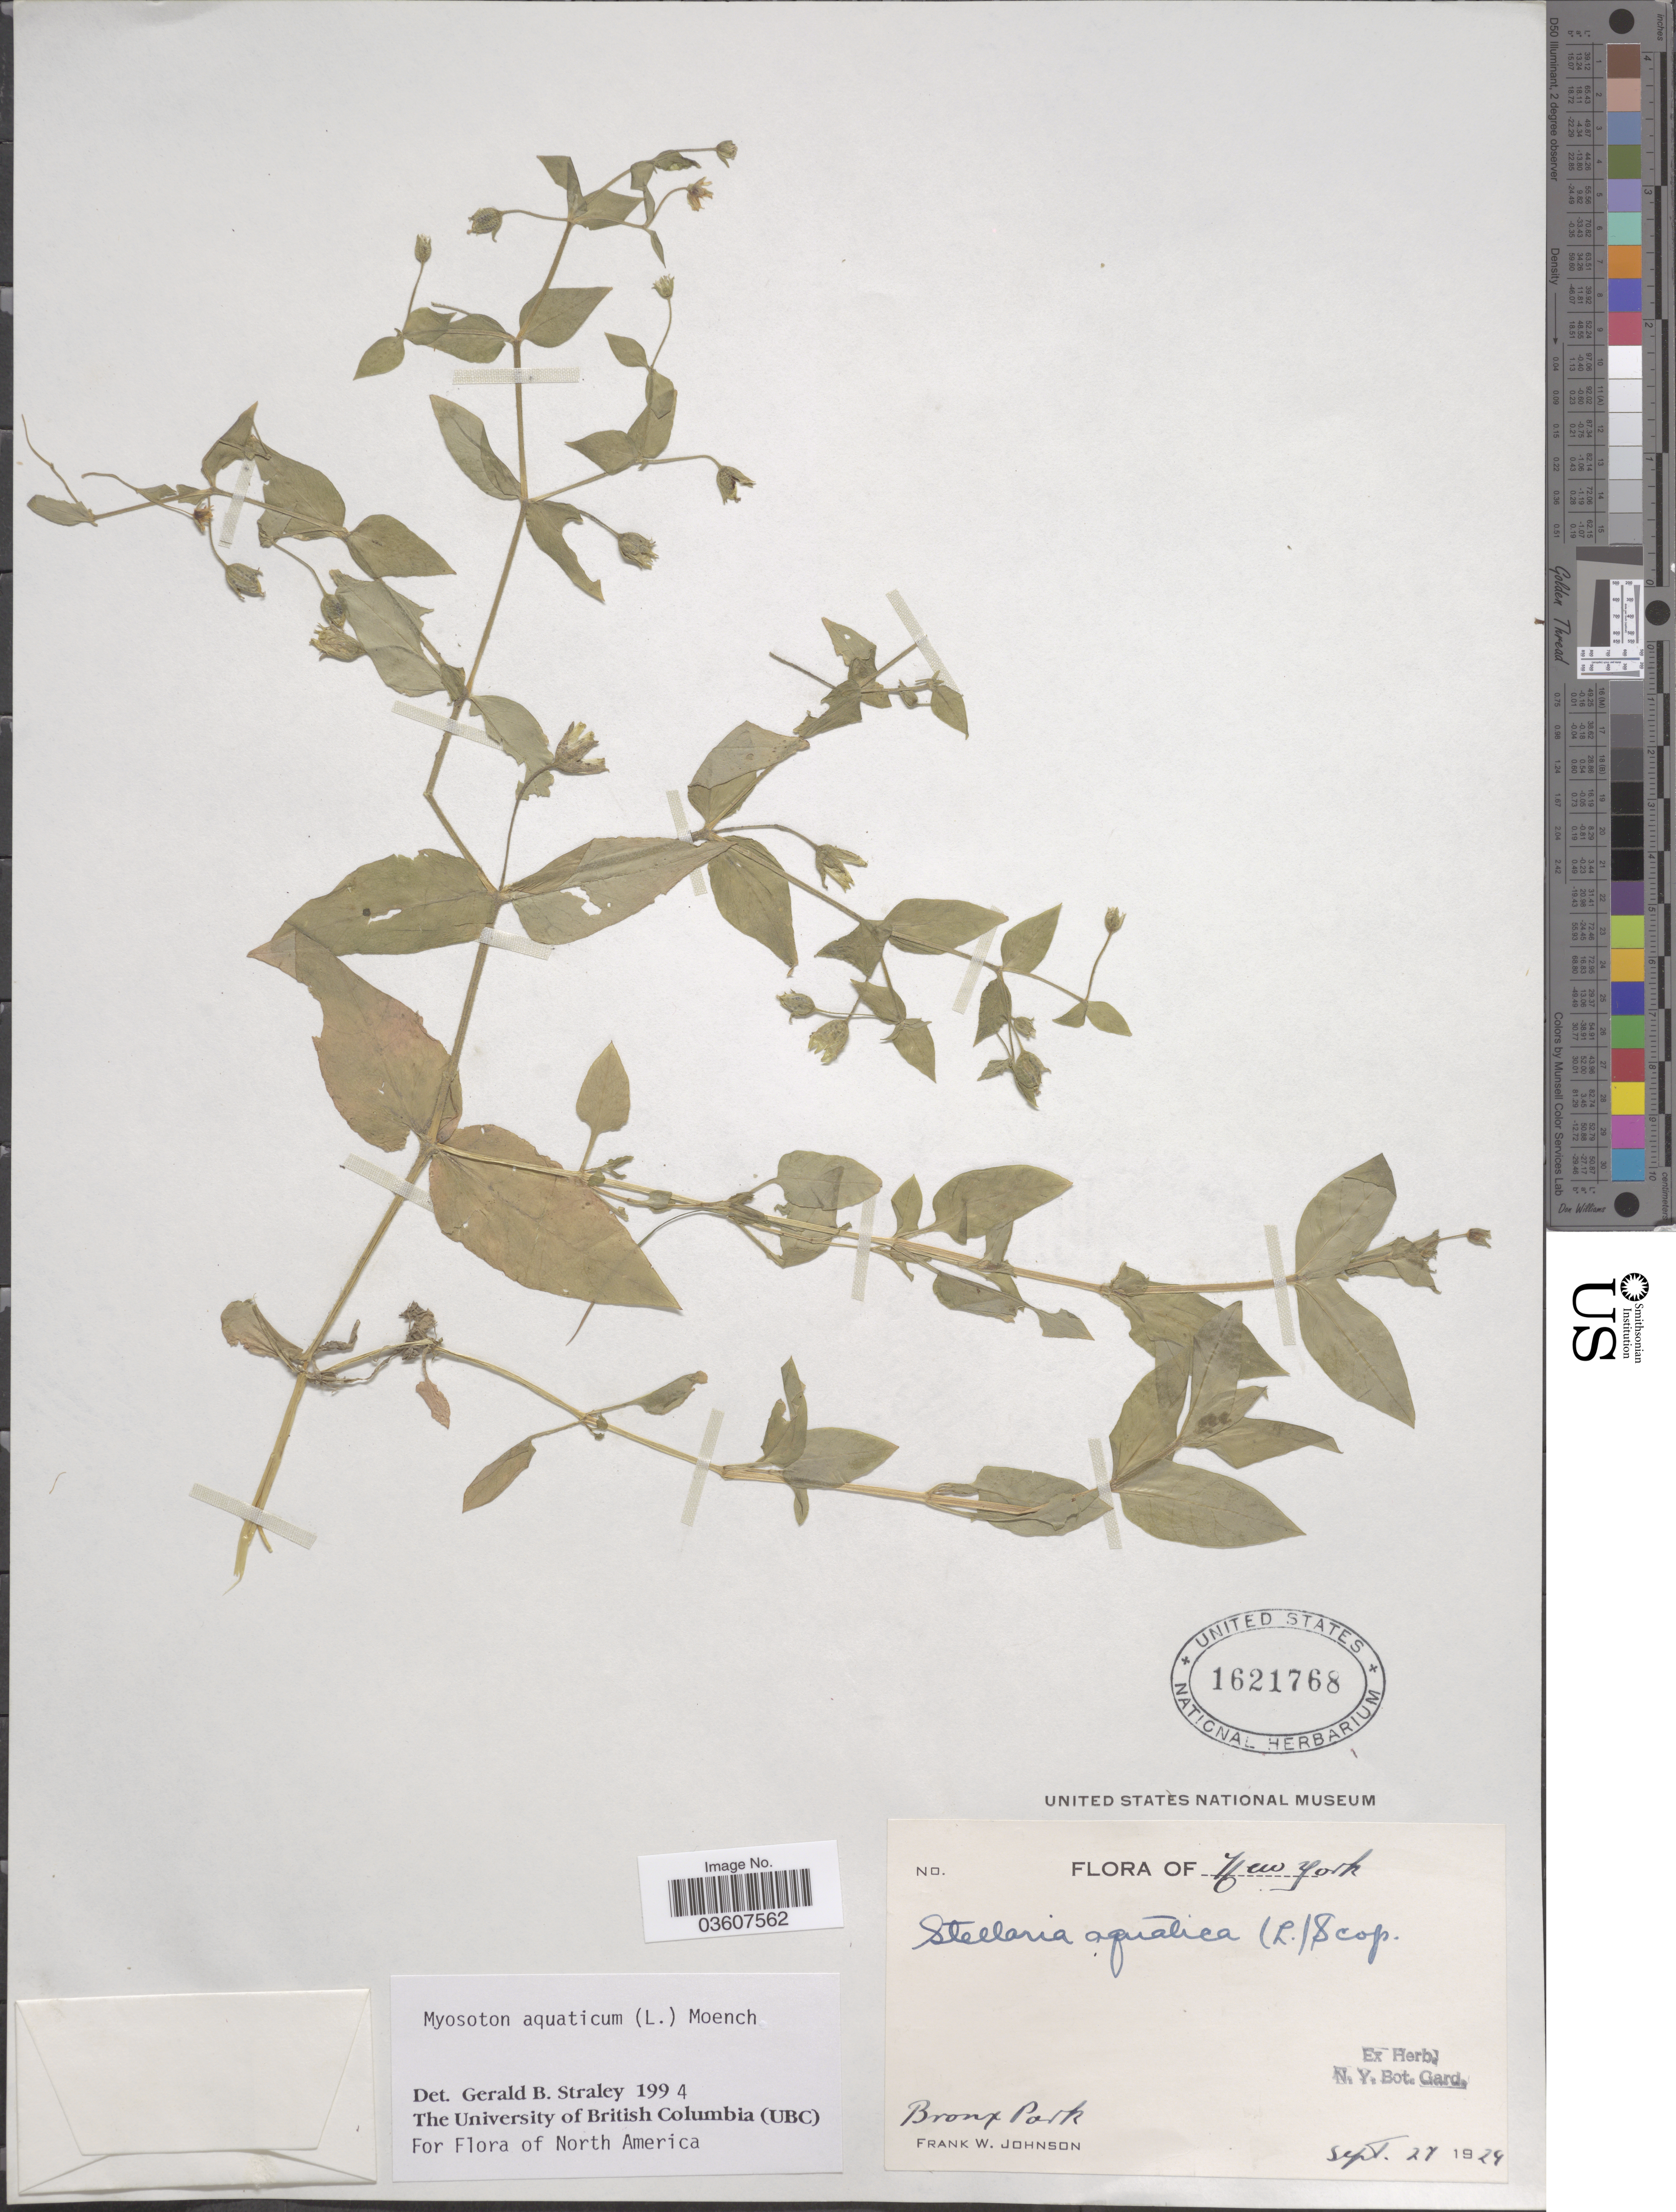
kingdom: Plantae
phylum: Tracheophyta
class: Magnoliopsida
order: Caryophyllales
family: Caryophyllaceae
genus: Stellaria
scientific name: Stellaria aquatica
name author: L.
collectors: F. W. Johnson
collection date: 1929-09-27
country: United States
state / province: New York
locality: Bronx Park.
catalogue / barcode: US 1621768